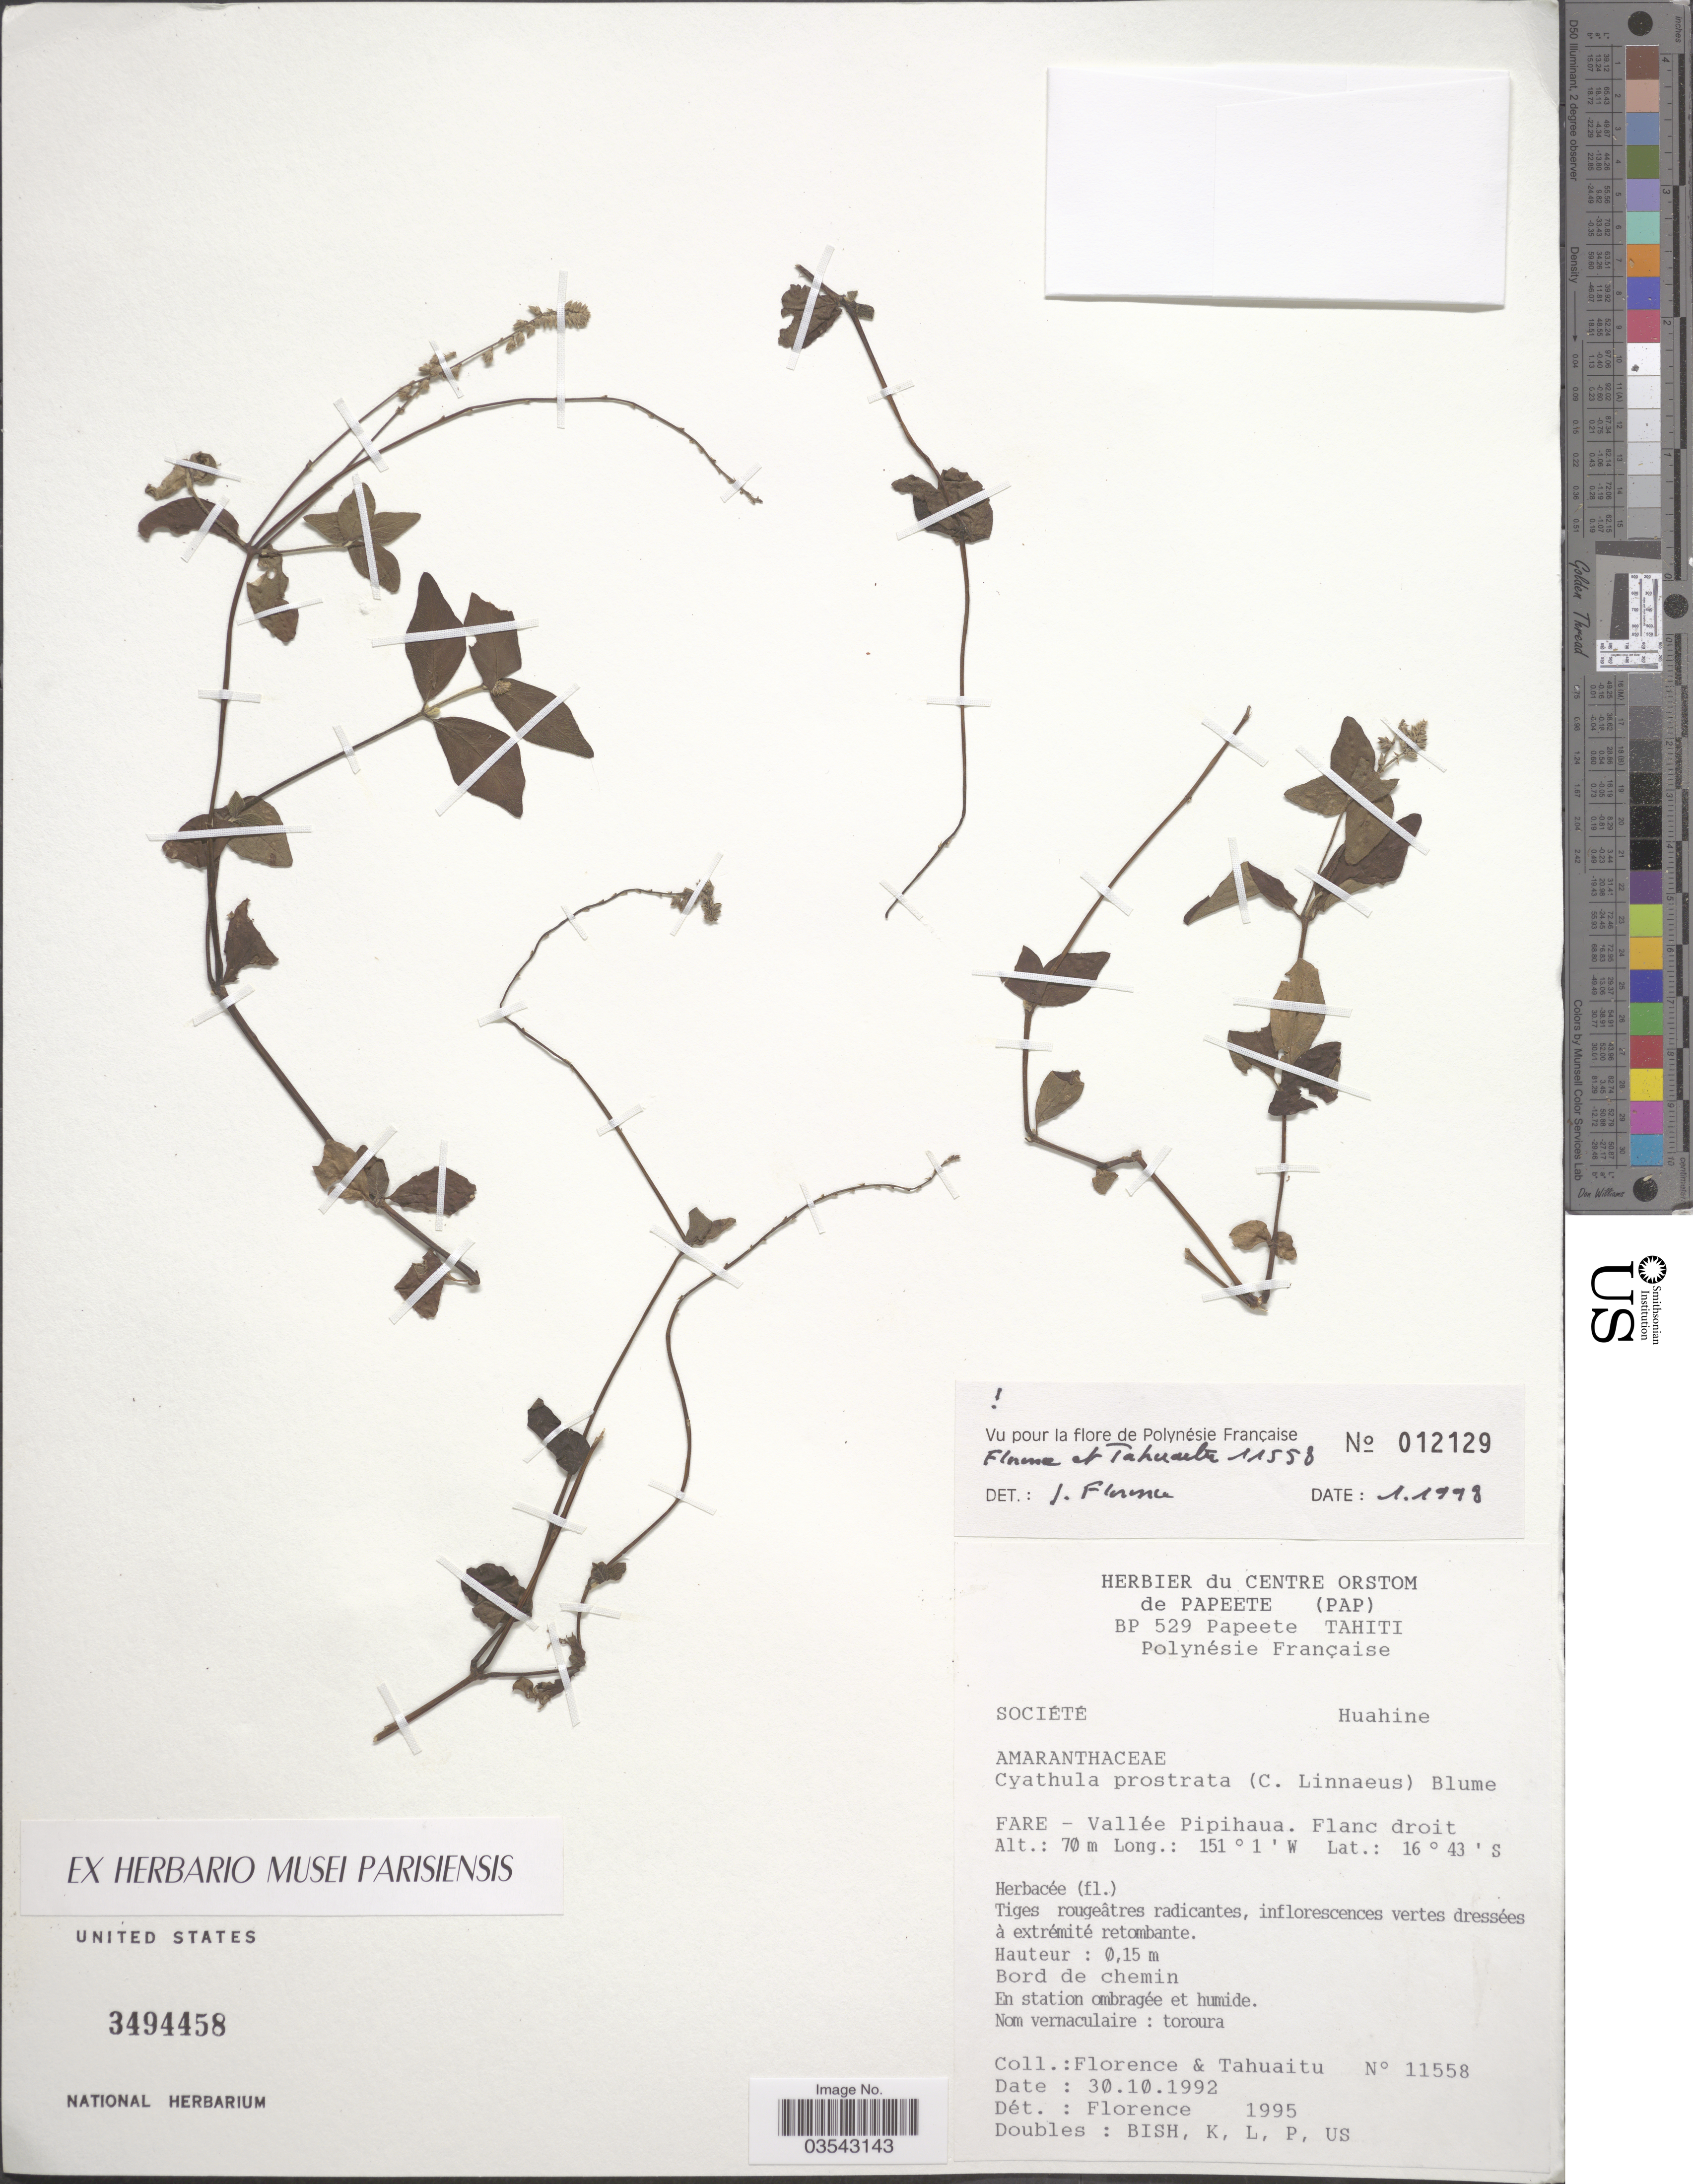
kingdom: Plantae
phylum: Tracheophyta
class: Magnoliopsida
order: Caryophyllales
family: Amaranthaceae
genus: Cyathula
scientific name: Cyathula sp.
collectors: -. Florence & -. Tahuaitu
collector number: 11558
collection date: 1992-10-30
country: French Polynesia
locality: Societe. Huahine. Fare - Vallée Pipihaua. Flanc droit.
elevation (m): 70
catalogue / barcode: US 3494458